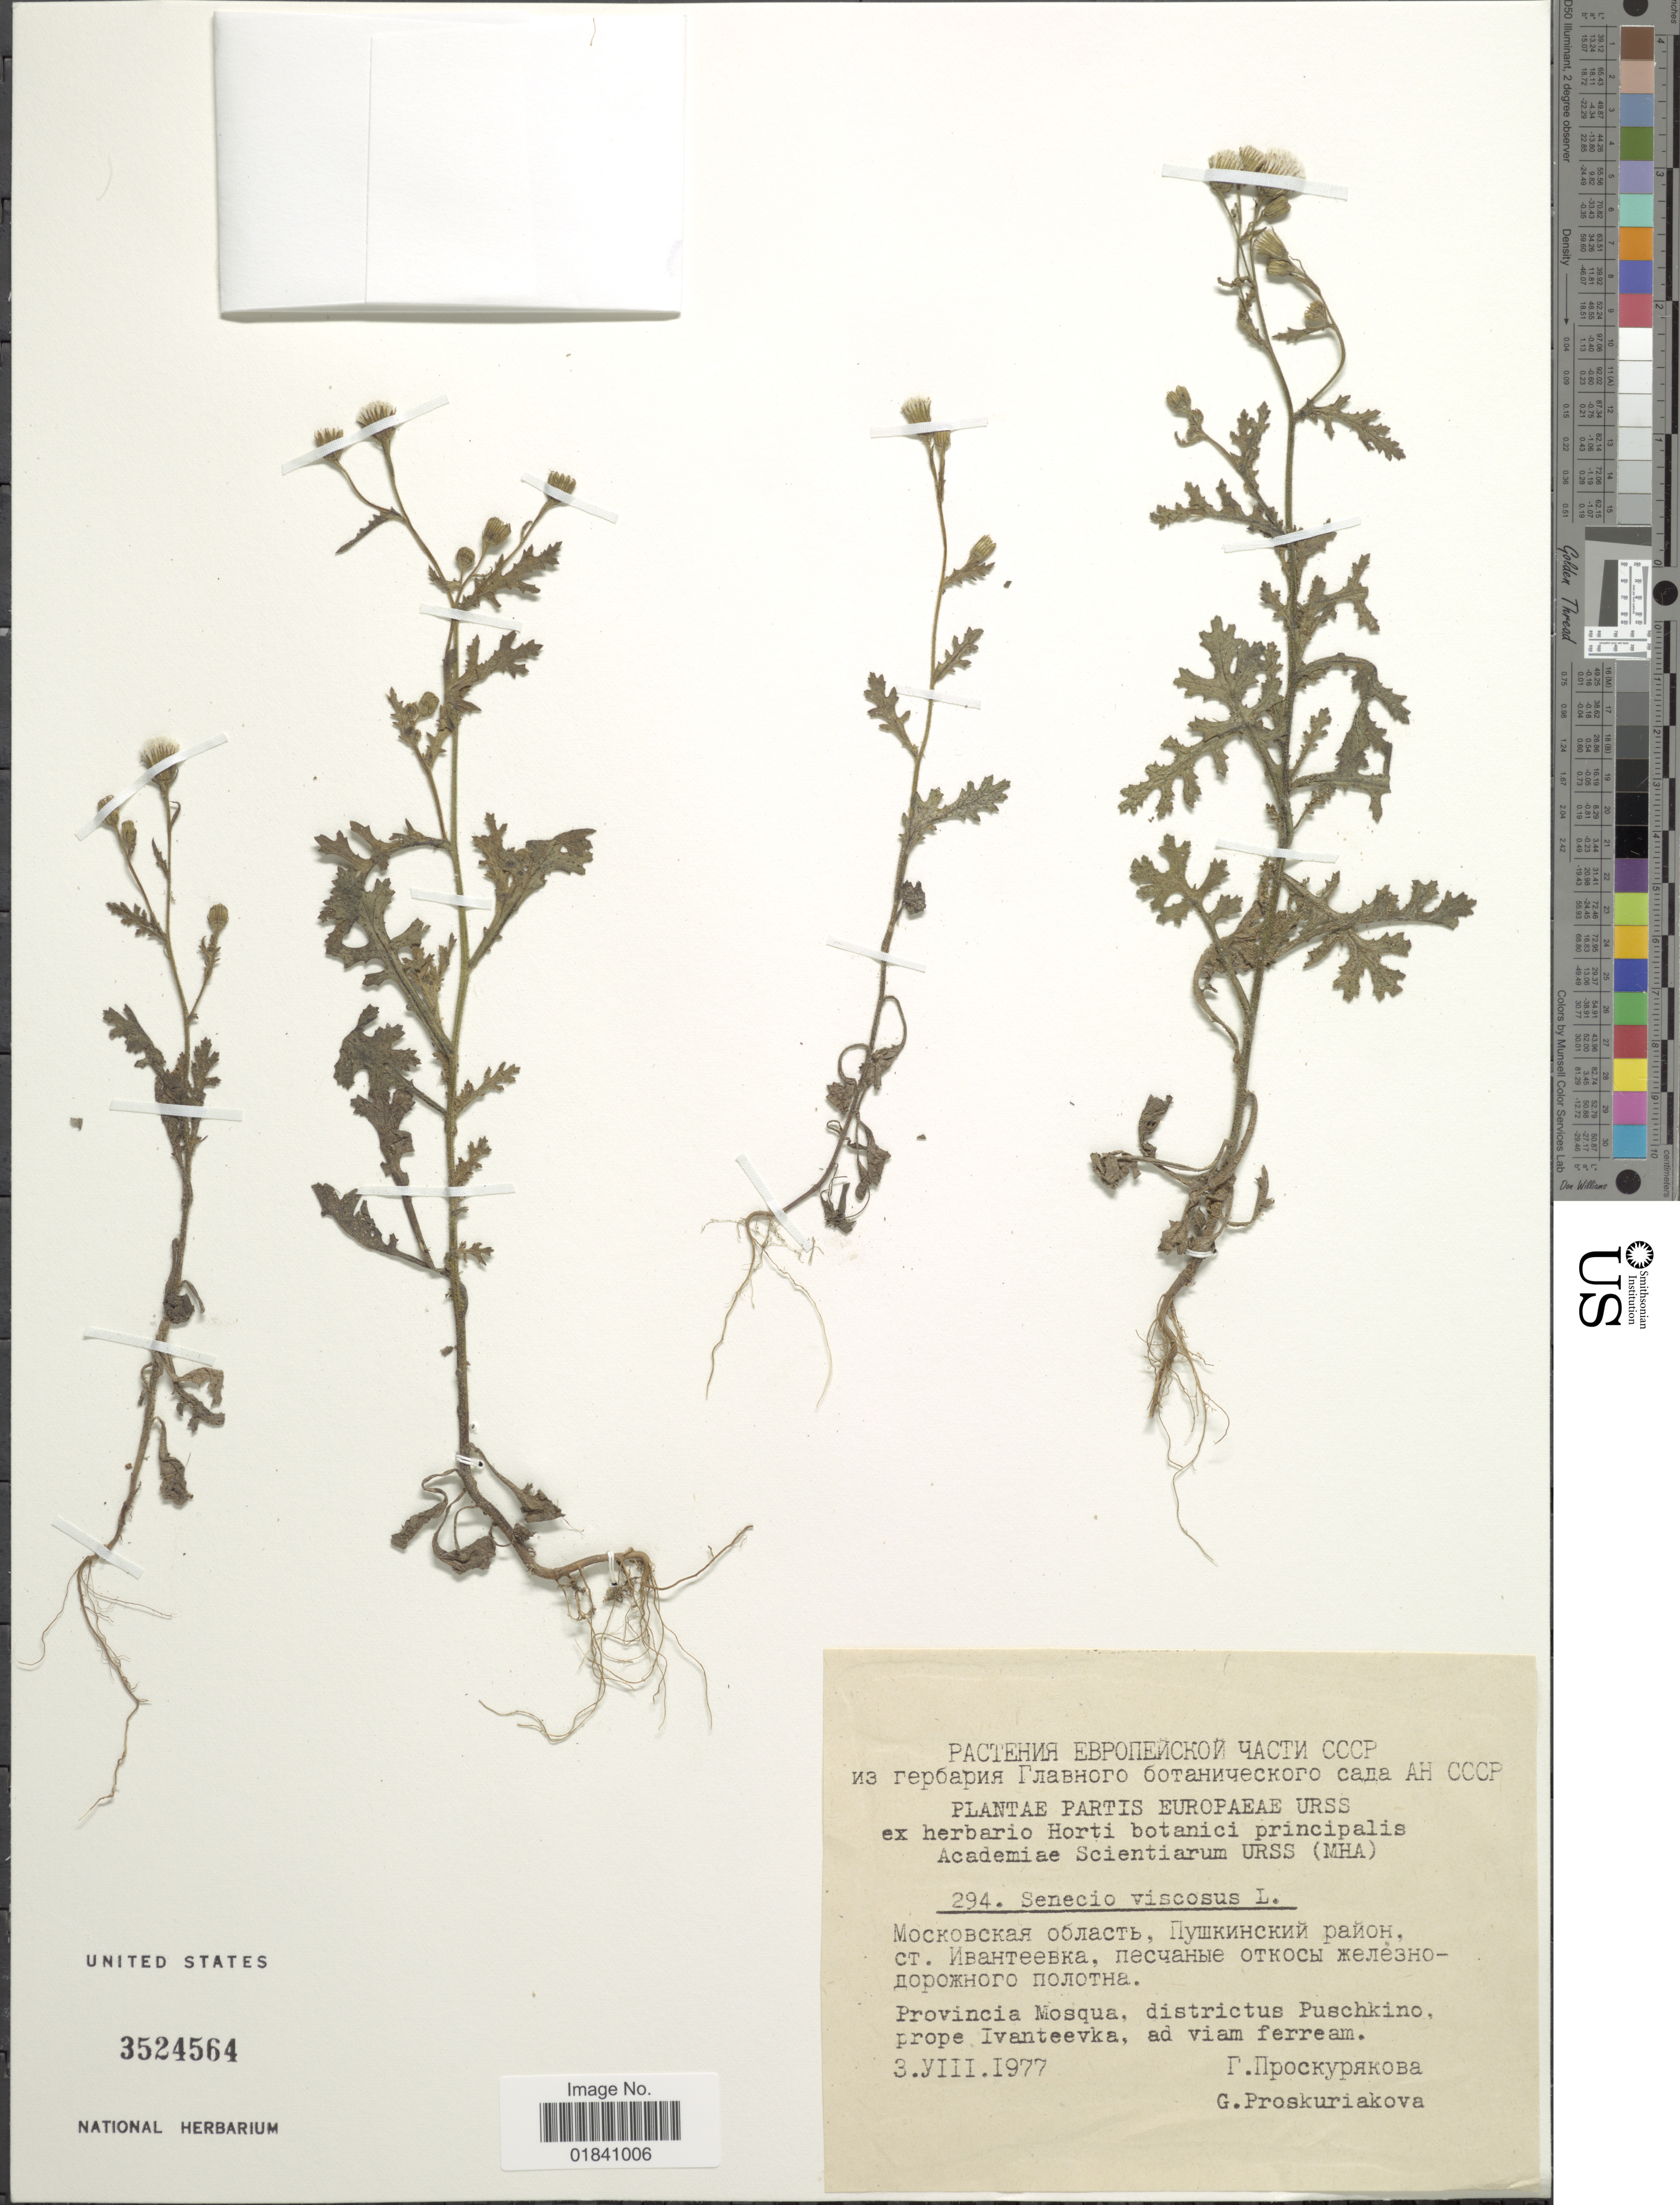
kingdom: Plantae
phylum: Tracheophyta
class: Magnoliopsida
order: Asterales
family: Asteraceae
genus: Senecio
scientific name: Senecio viscosus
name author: L.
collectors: G. Proskuriakova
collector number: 294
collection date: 1977-08-03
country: Russian Federation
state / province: Moscow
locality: Partis Europaeae URSS. Provincia Mosqua, districtus Puschkino, prope Ivanteevka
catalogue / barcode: US 3524564